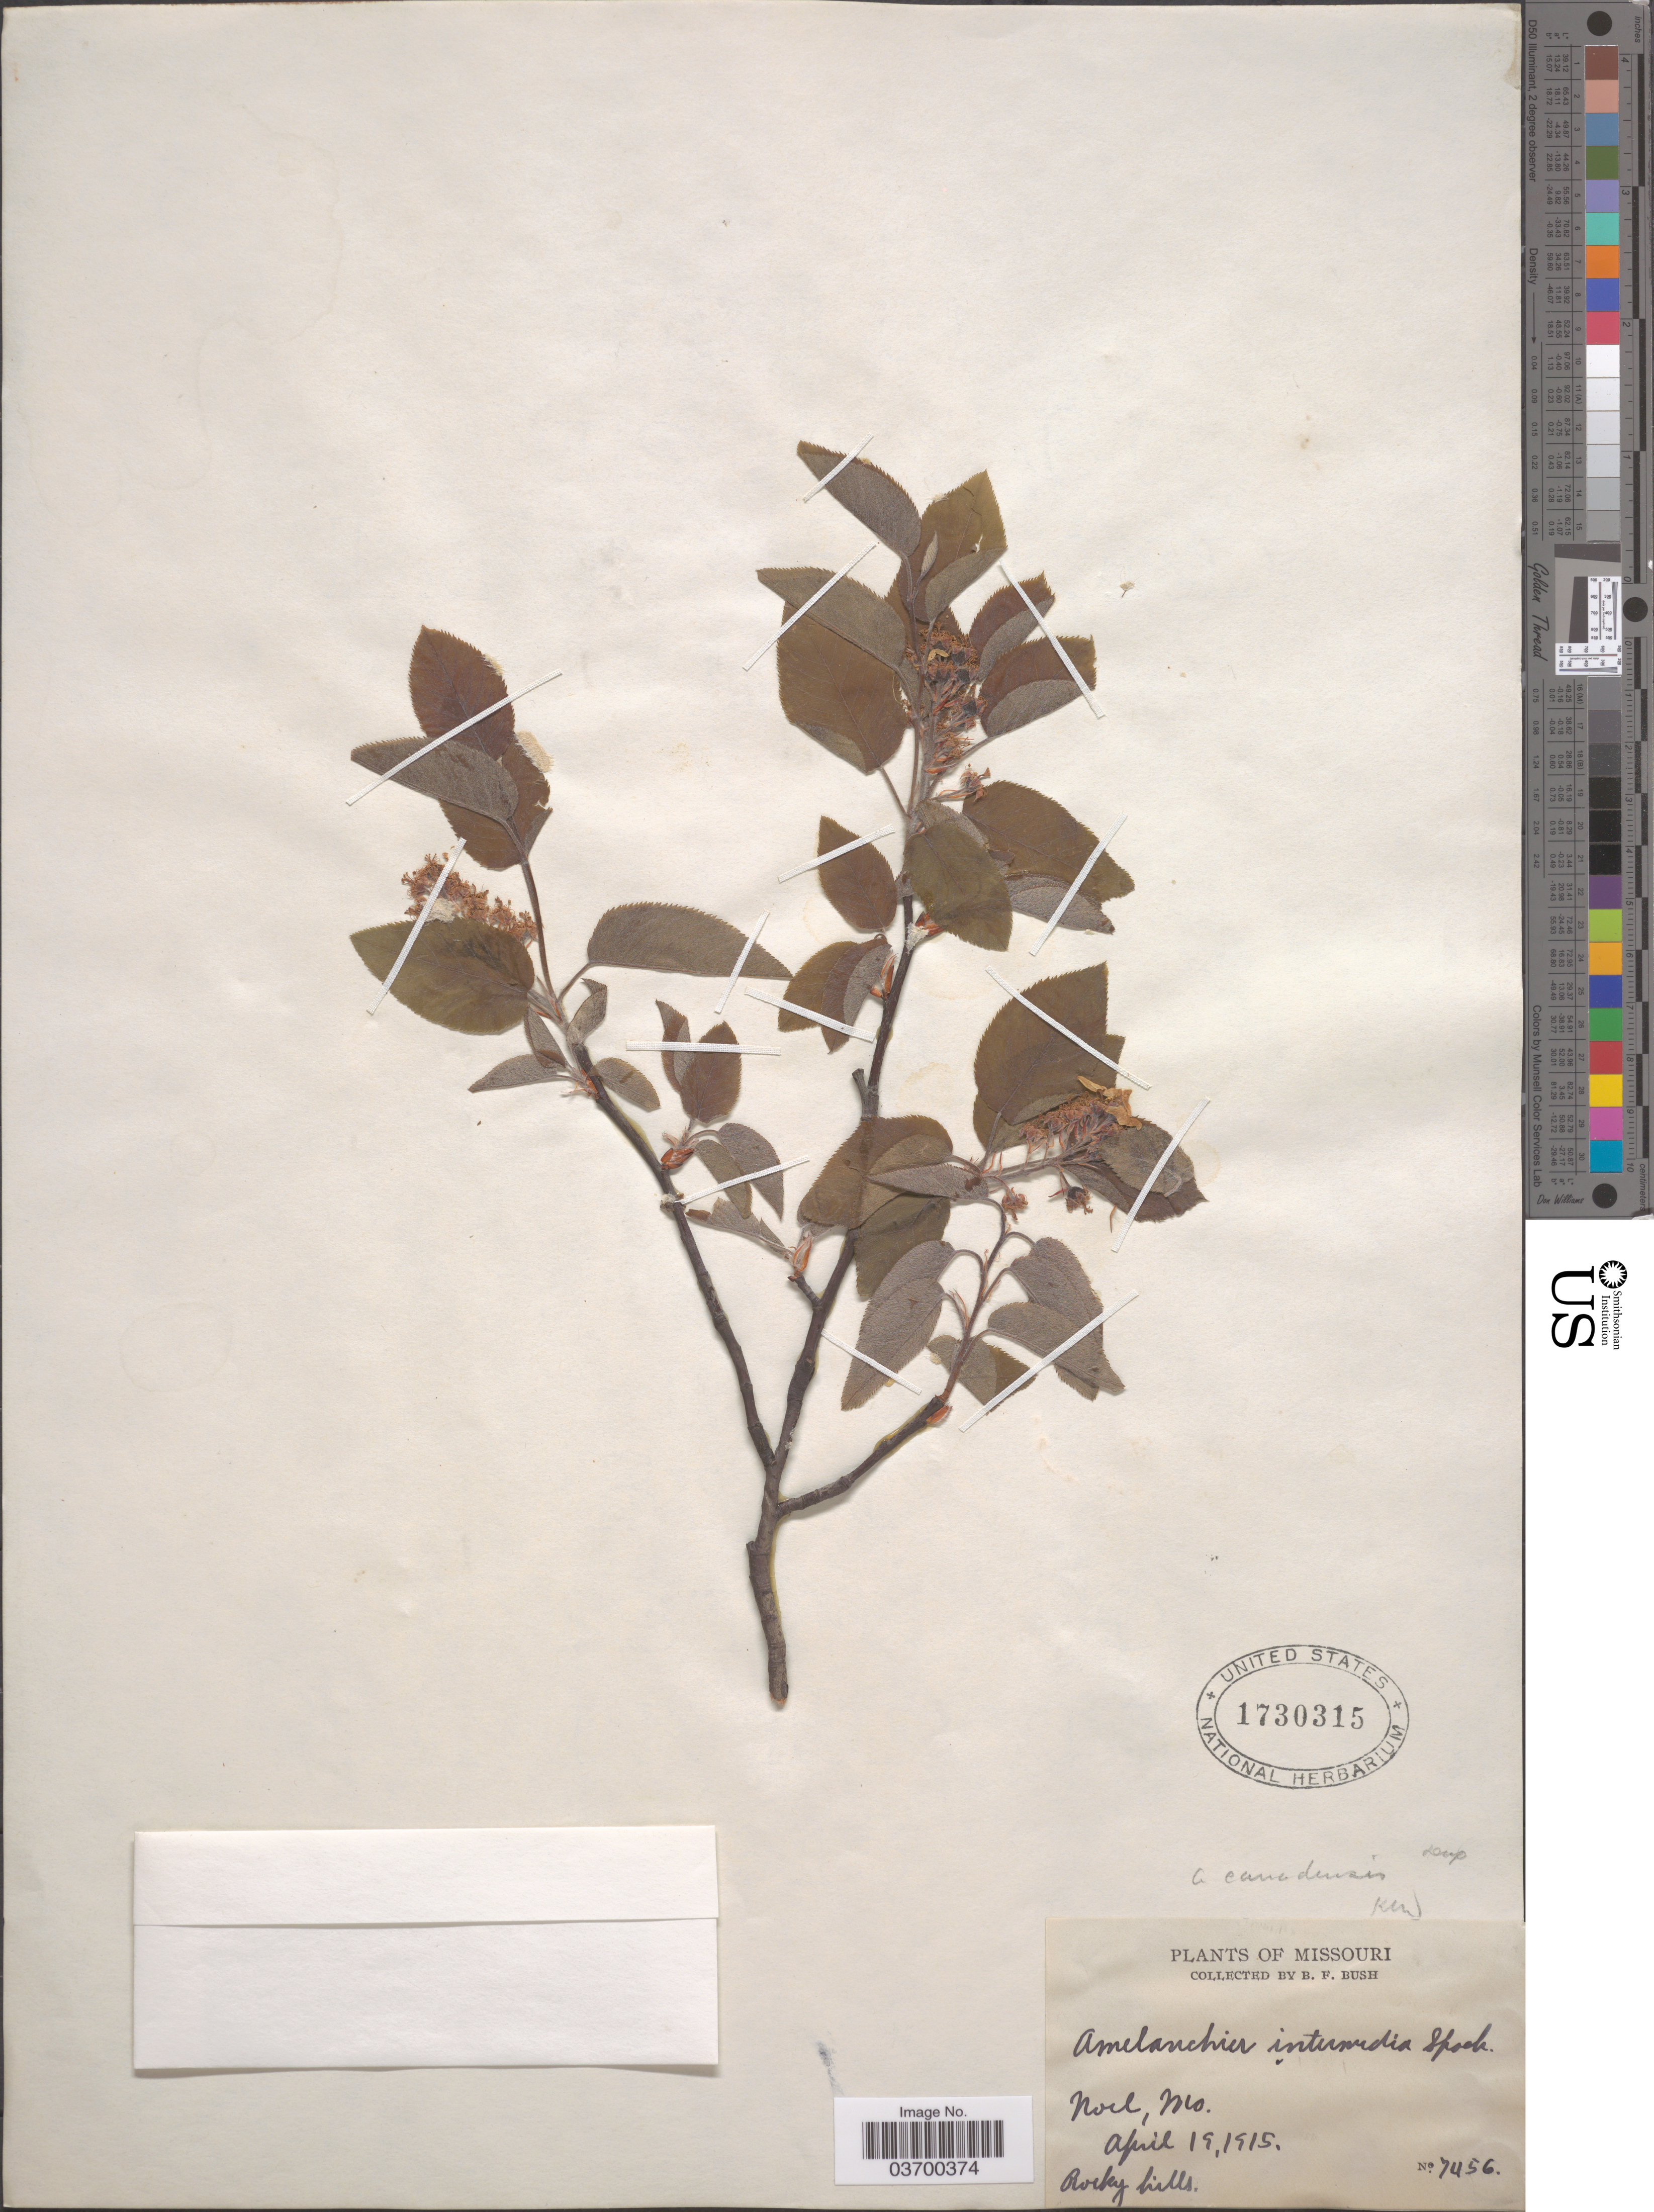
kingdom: Plantae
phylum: Tracheophyta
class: Magnoliopsida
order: Rosales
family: Rosaceae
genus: Amelanchier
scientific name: Amelanchier intermedia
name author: Spach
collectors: B. F. Bush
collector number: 7456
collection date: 1915-04-19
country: United States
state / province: Missouri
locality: Noel.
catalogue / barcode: US 1730315